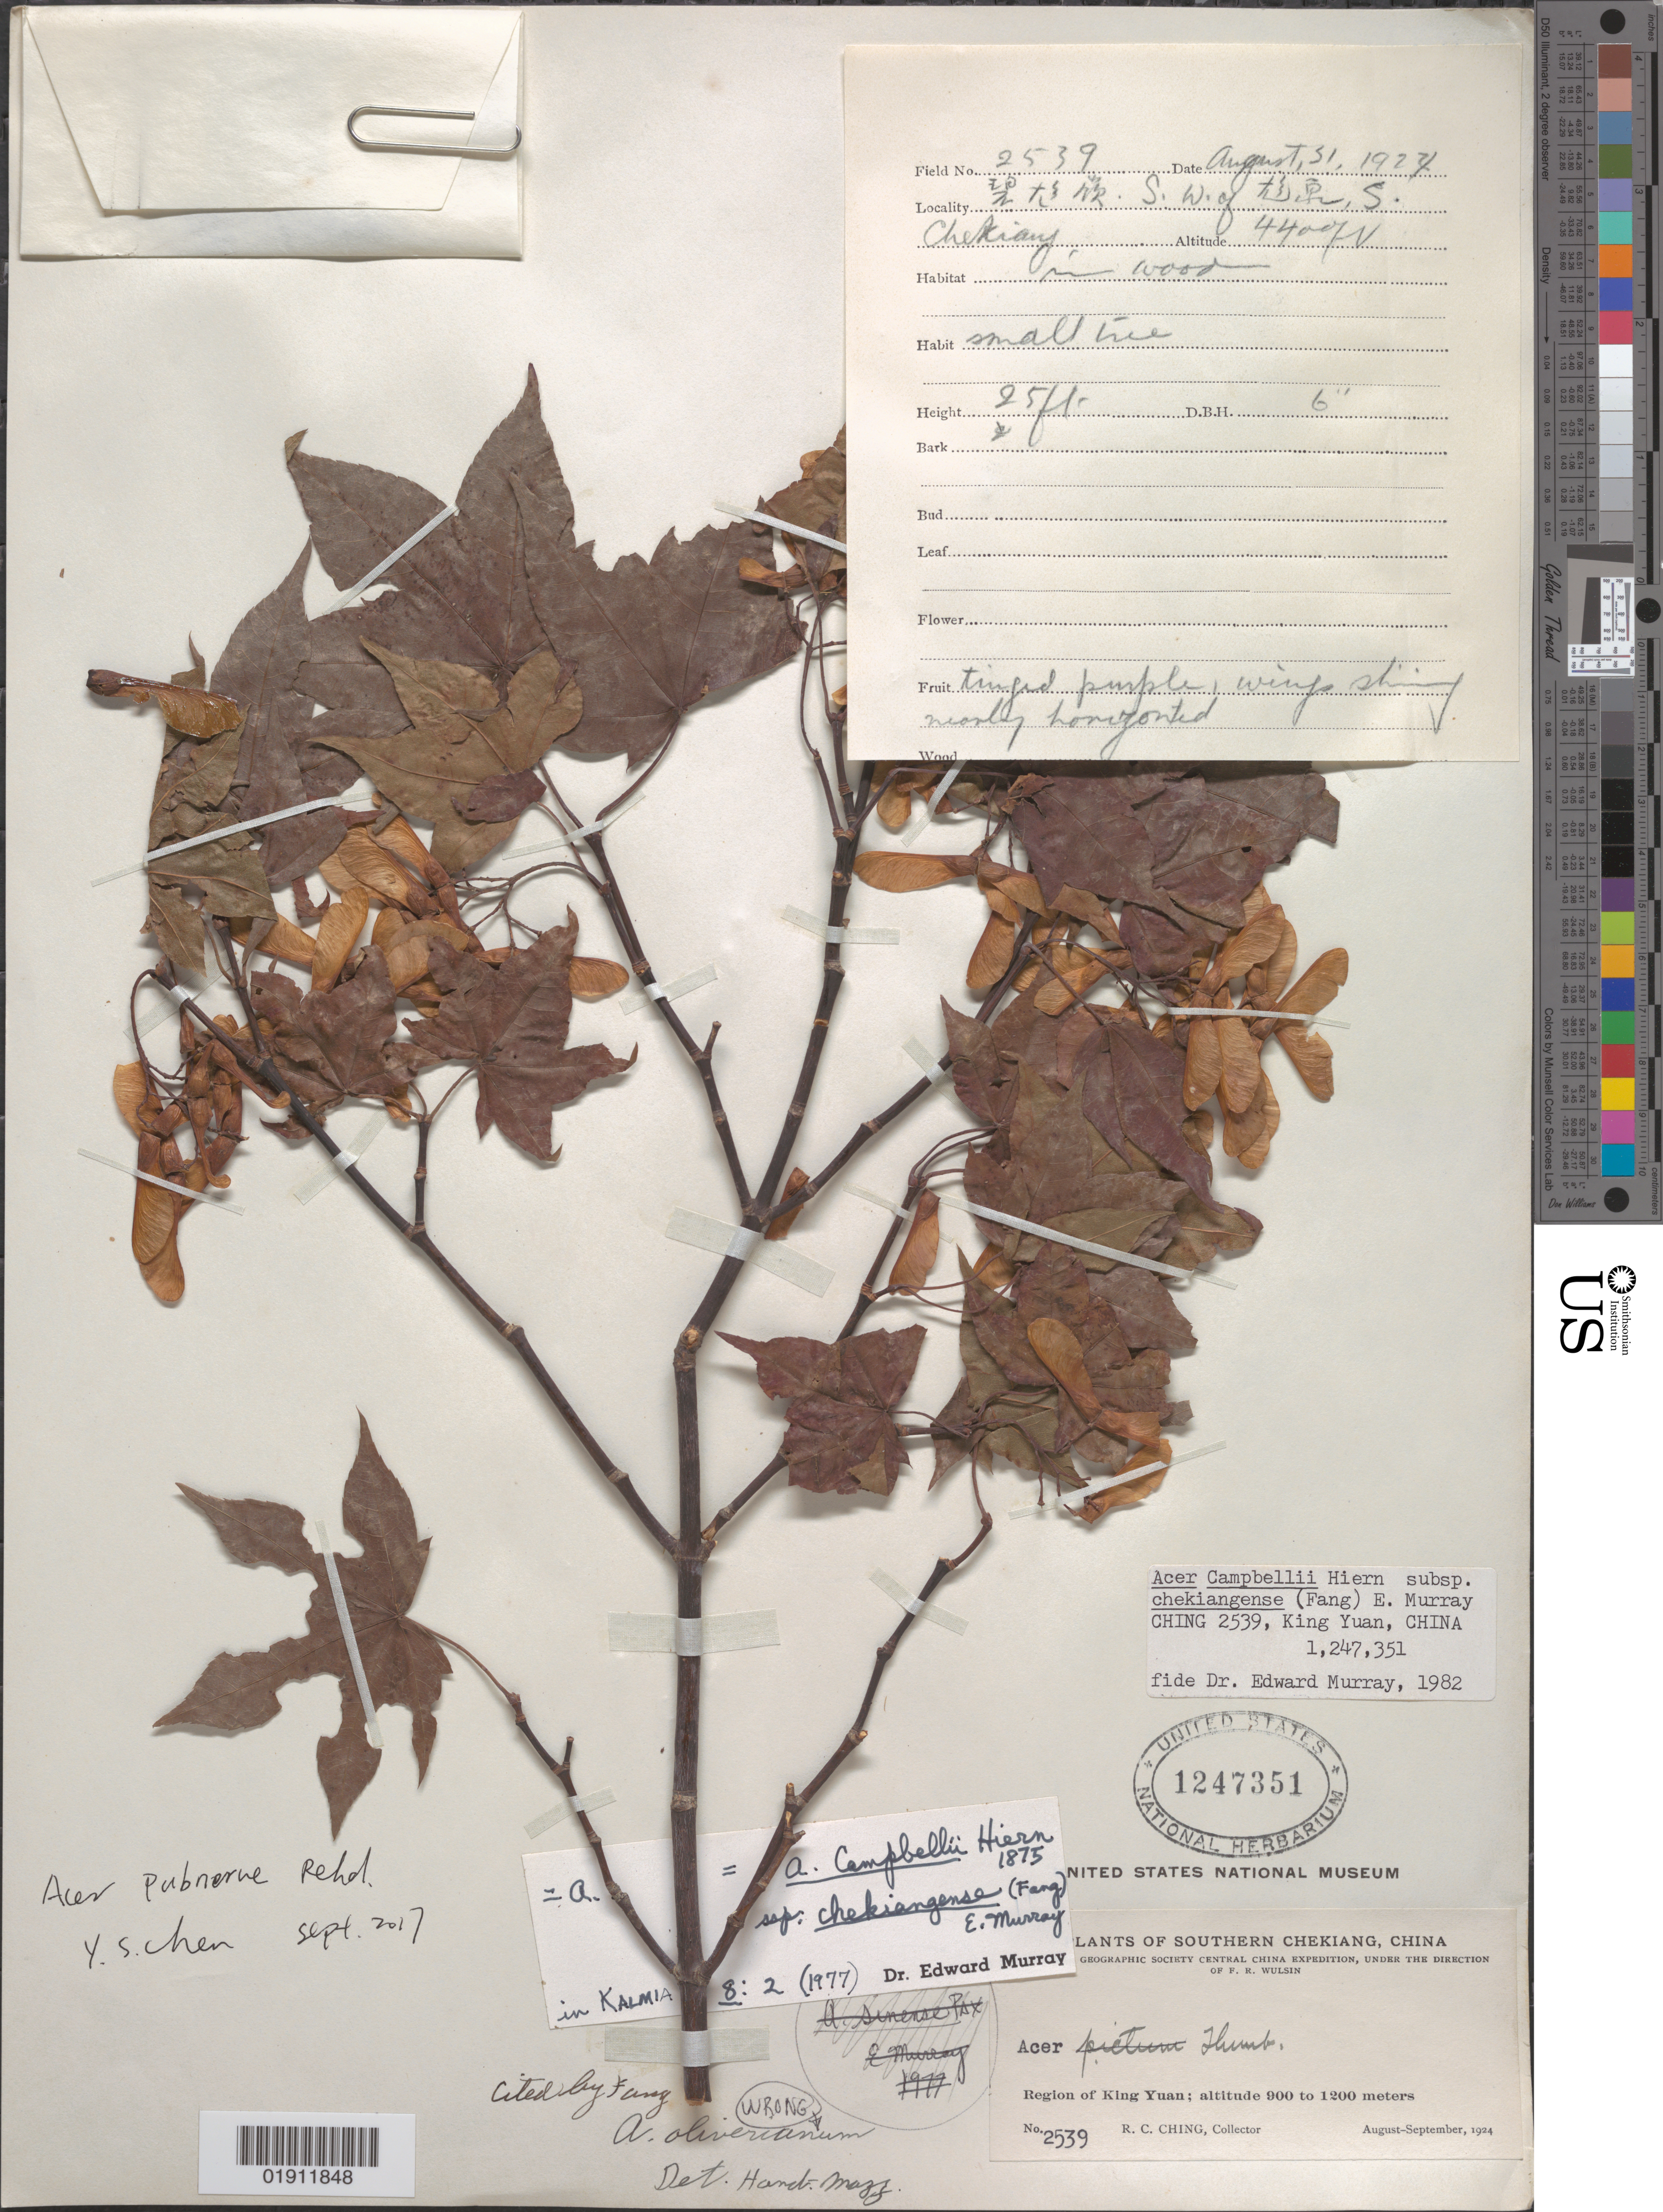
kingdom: Plantae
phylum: Tracheophyta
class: Magnoliopsida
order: Sapindales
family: Sapindaceae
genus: Acer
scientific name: Acer campbellii subsp. chekiangense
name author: (W.P. Fang) A.E. Murray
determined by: Murray, Edward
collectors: R. C. Ching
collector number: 2539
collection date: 1924-08-31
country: China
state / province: Zhejiang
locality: Chekiang [Zhejiang] Province, King Yuan region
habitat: In wood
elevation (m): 1341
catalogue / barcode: US 1247351